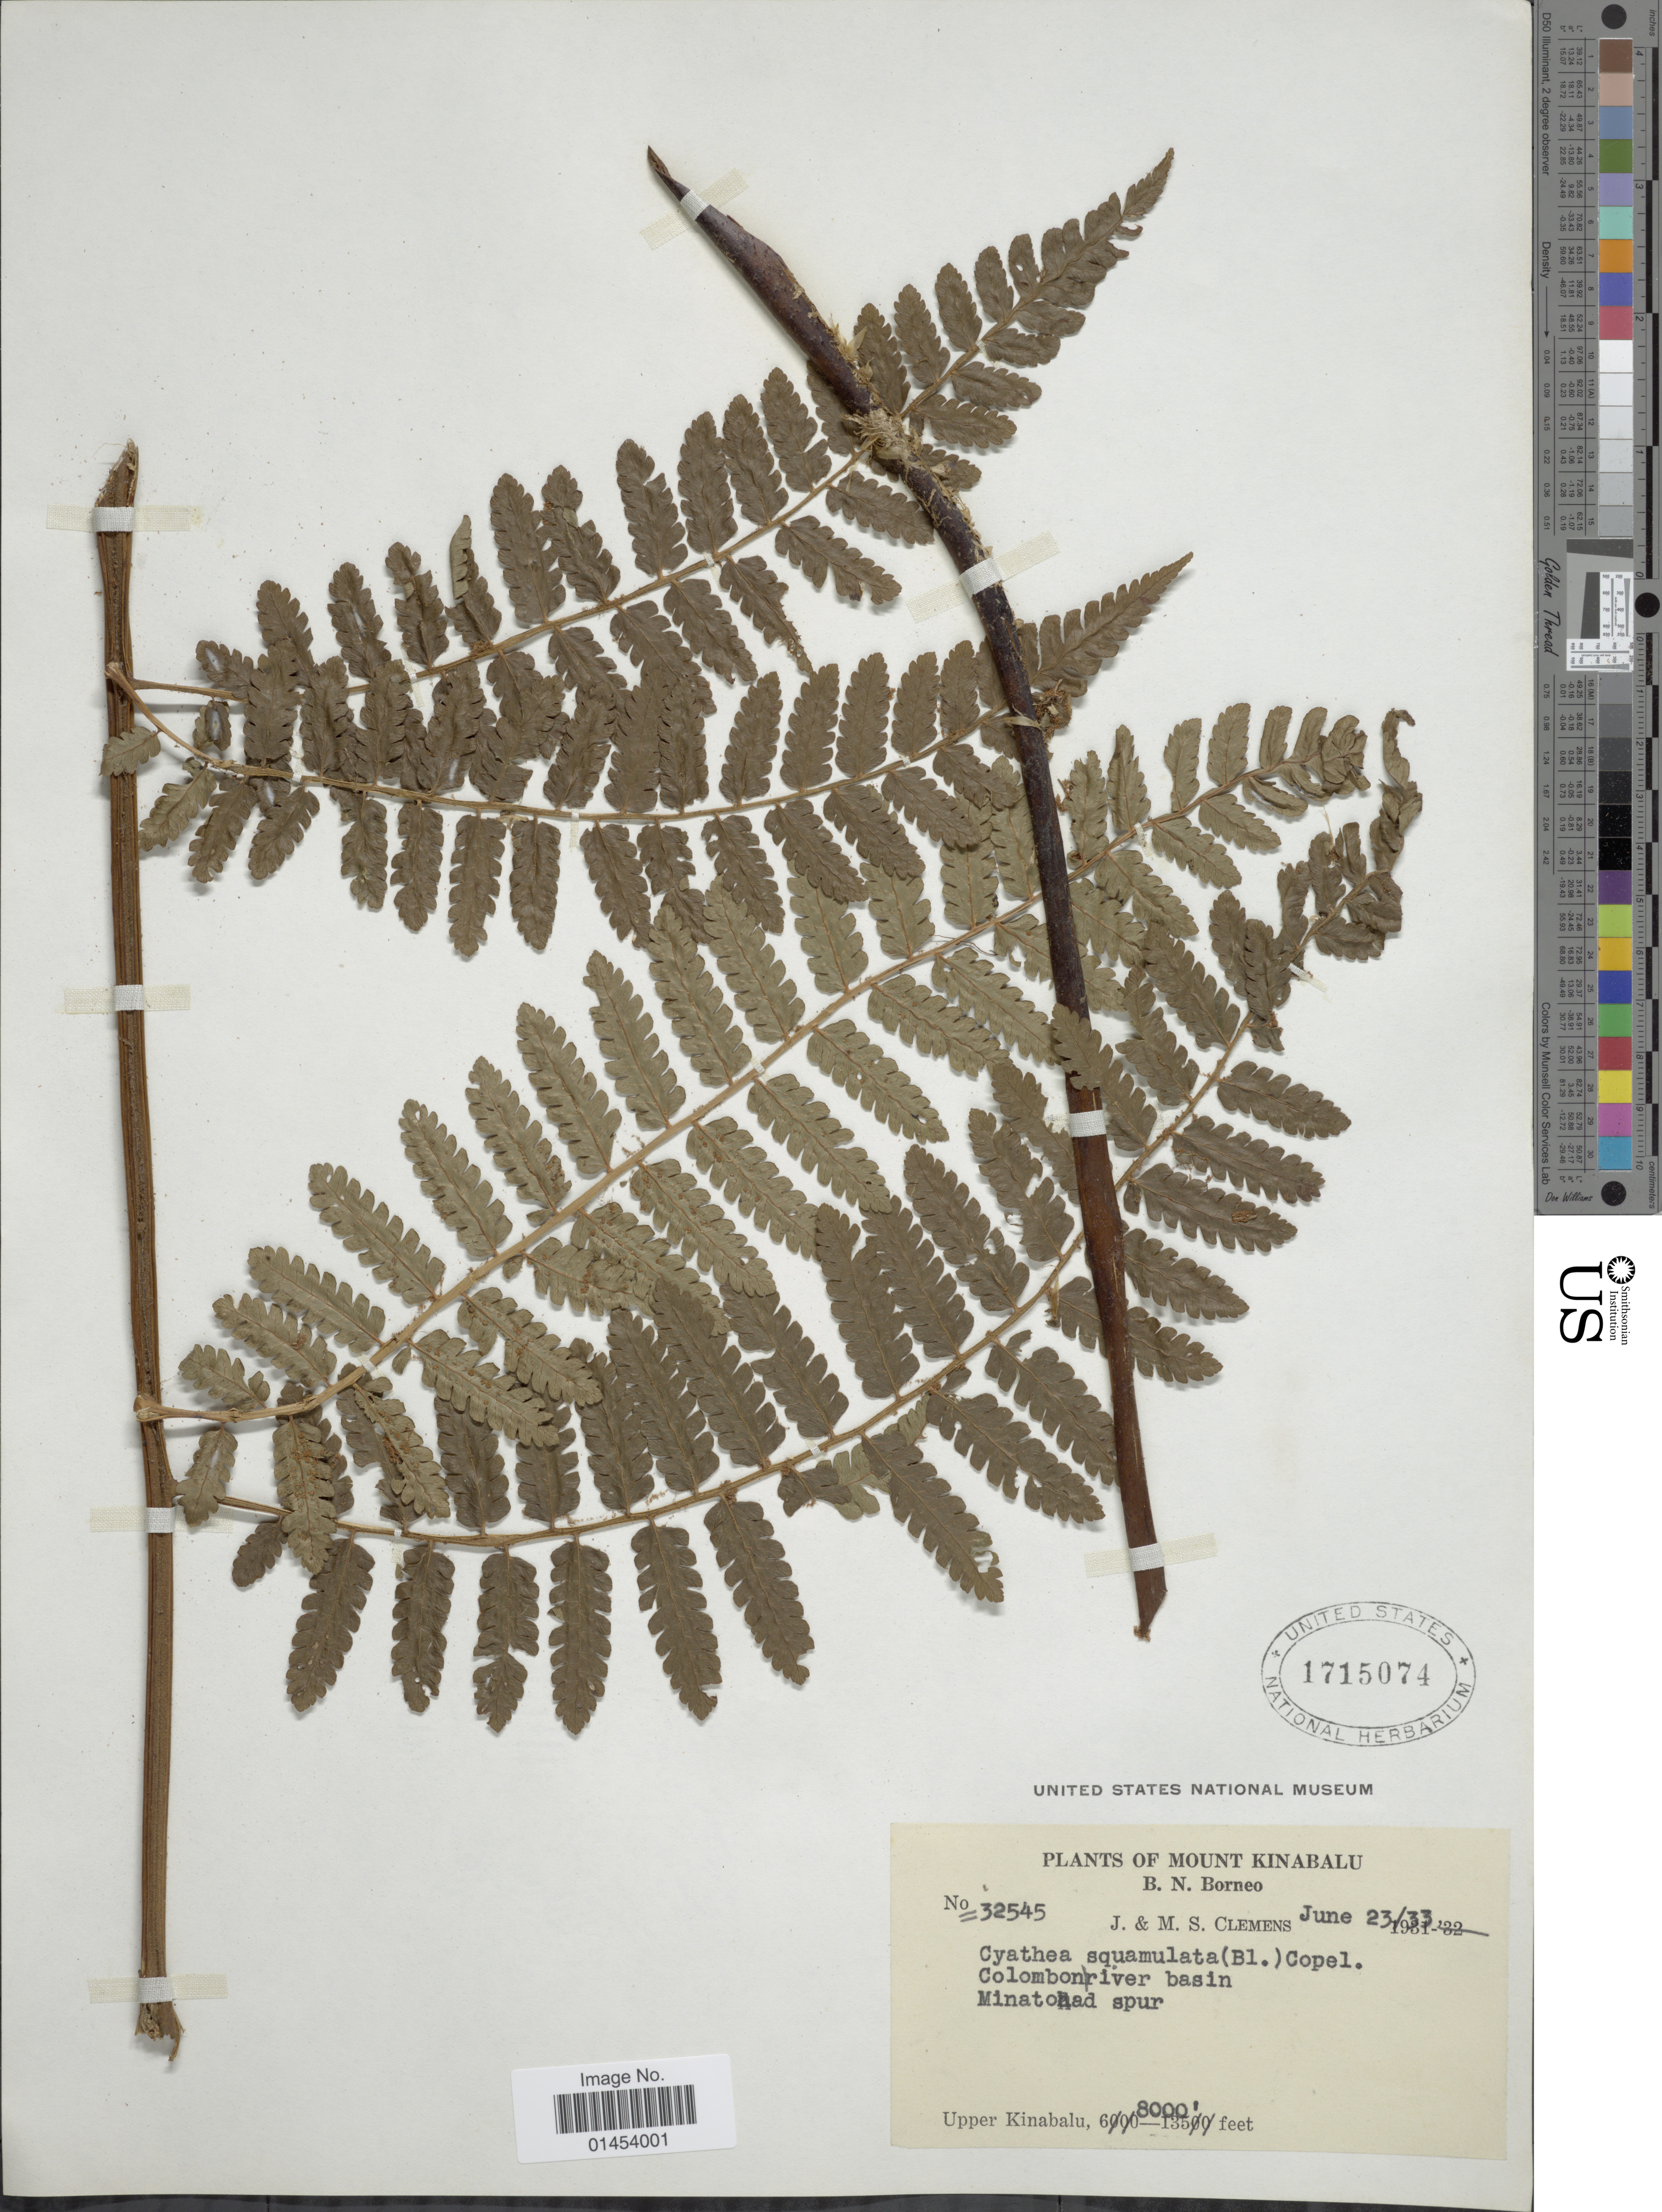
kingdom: Plantae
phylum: Tracheophyta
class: Polypodiopsida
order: Cyatheales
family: Cyatheaceae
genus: Cyathea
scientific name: Cyathea squamulata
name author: (Blume) Copel.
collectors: J. Clemens & M. S. Clemens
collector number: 32545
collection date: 1933-06-23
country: Malaysia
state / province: Sabah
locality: Mount Kinabalu. B.N. Borneo. Colombon river basin. Minatonad spur. Upper Kinabalu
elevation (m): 2438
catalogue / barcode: US 1715074